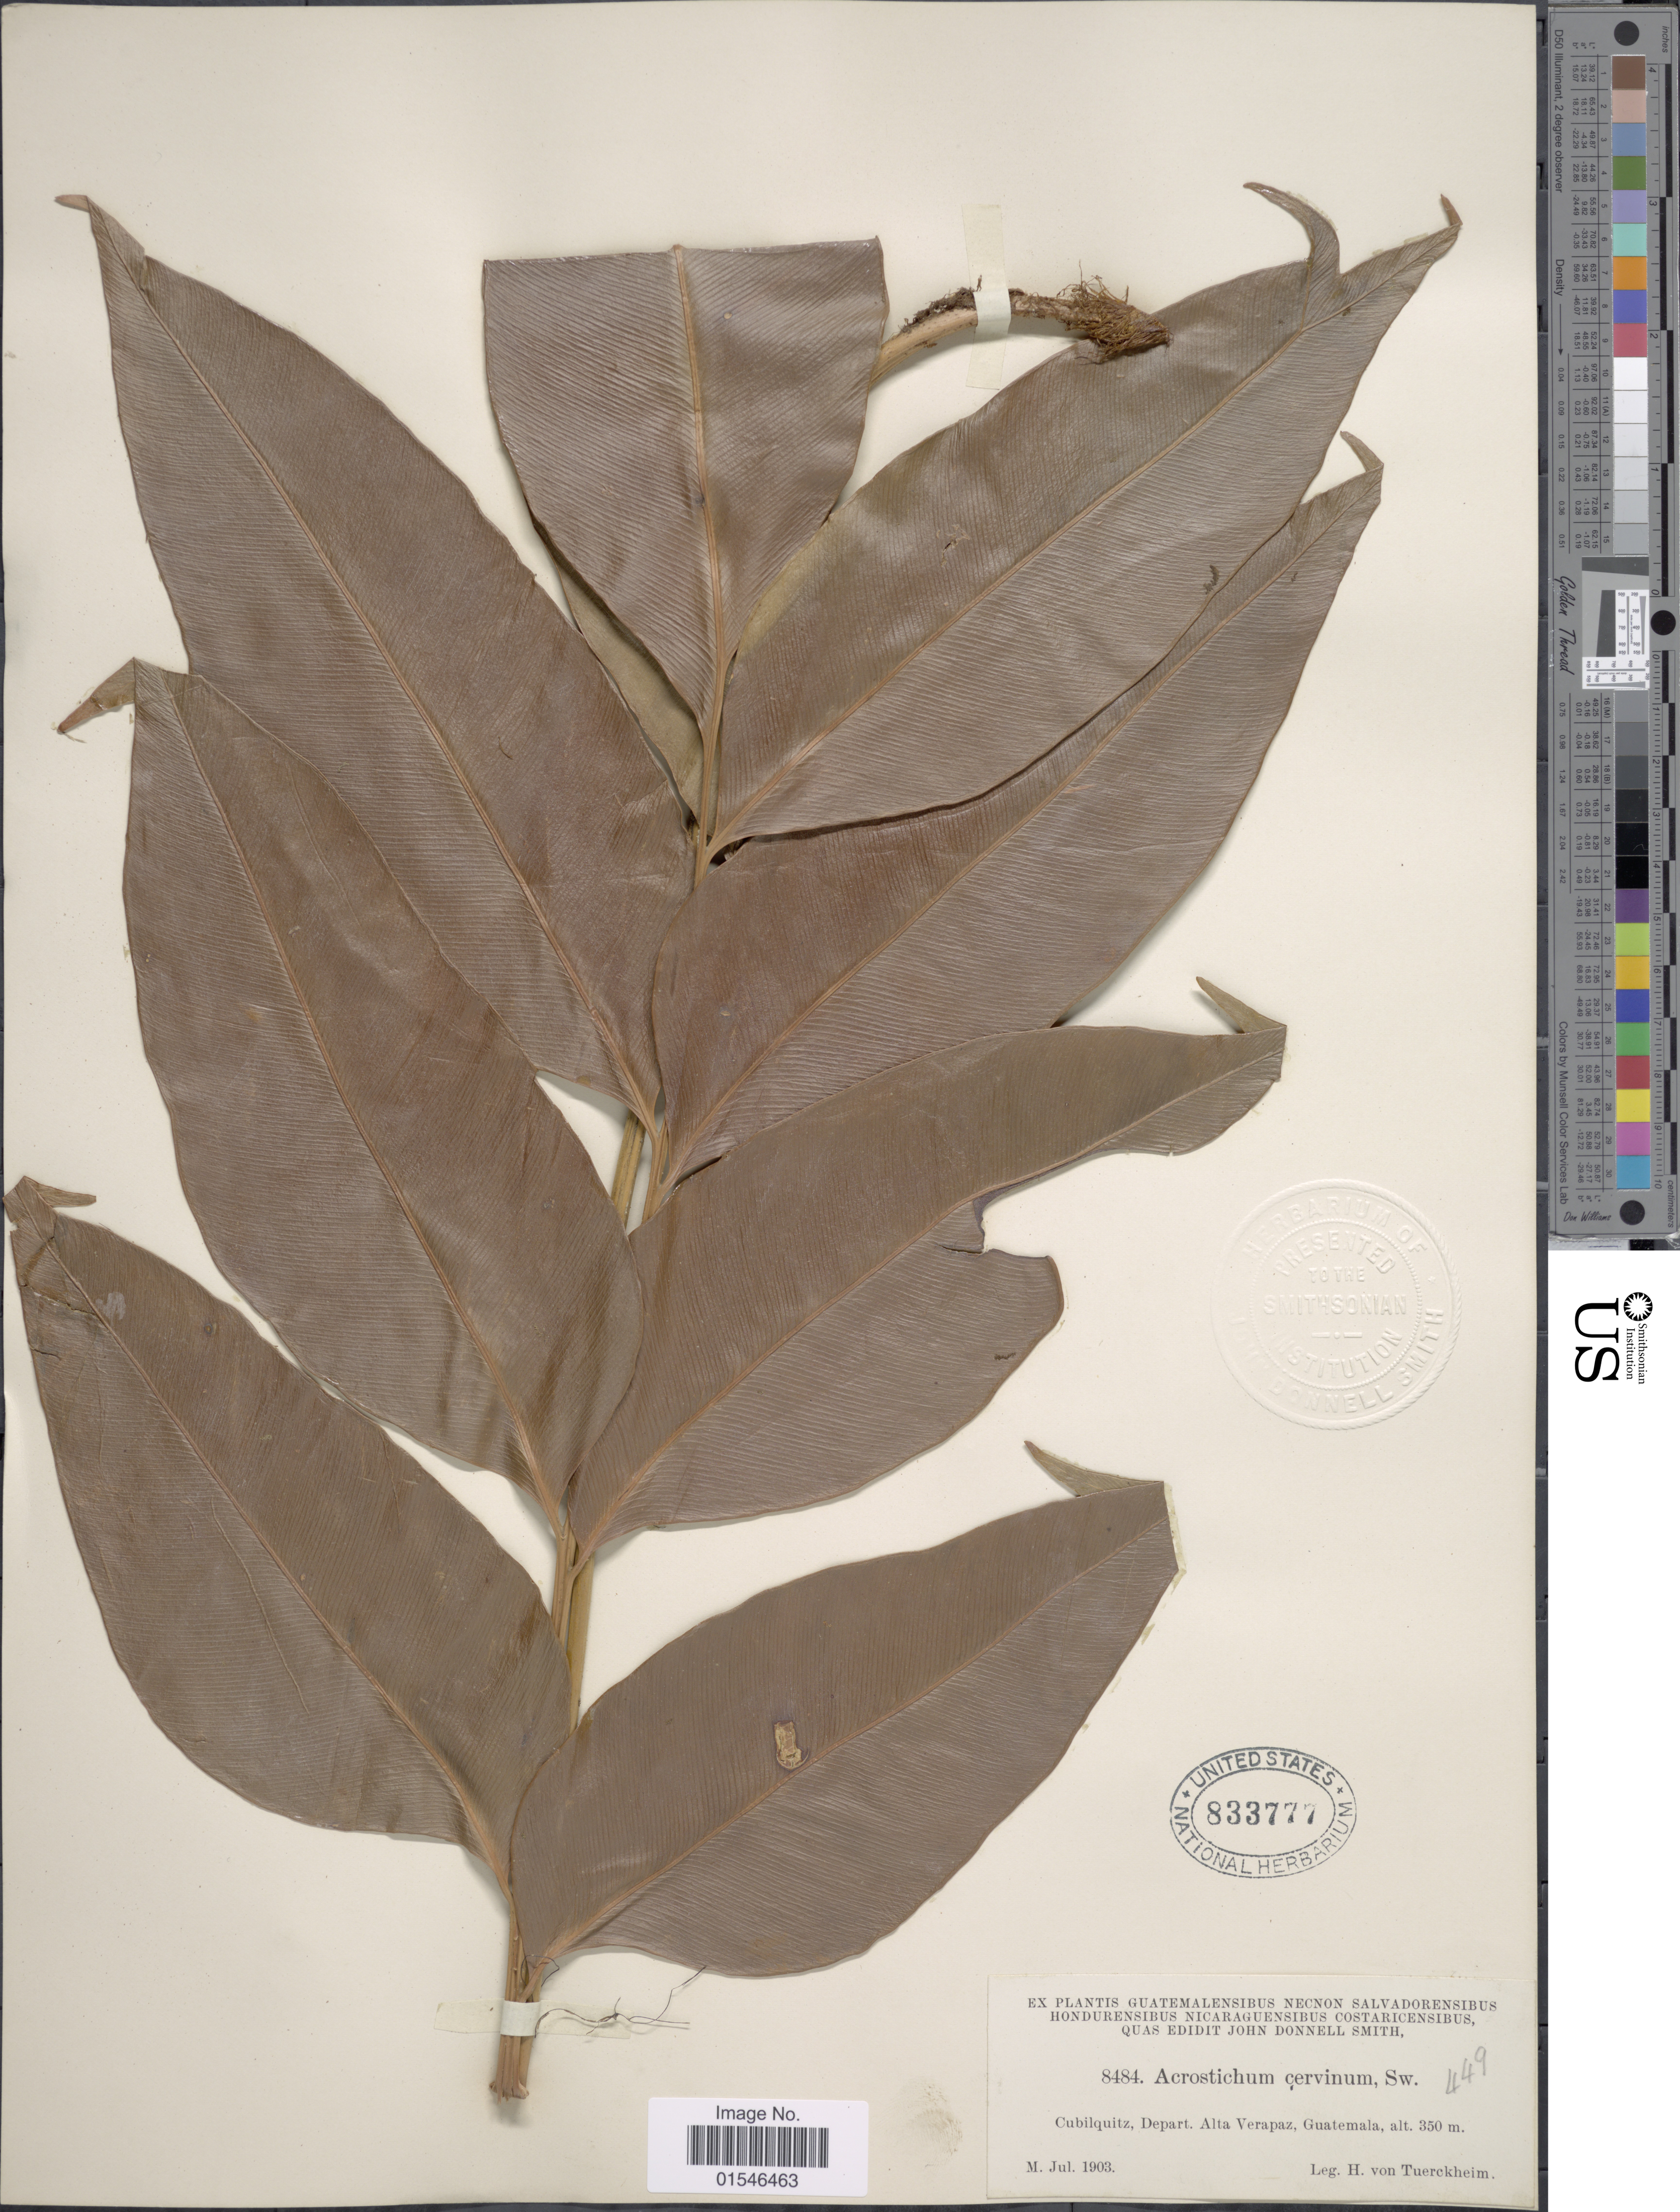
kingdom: Plantae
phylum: Tracheophyta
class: Polypodiopsida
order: Polypodiales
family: Dryopteridaceae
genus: Olfersia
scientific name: Olfersia cervina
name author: (L.) Kunze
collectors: H. von Türckheim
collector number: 8484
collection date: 1903-07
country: Guatemala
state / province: Alta Verapaz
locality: Cubilquitz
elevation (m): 350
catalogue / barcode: US 833777